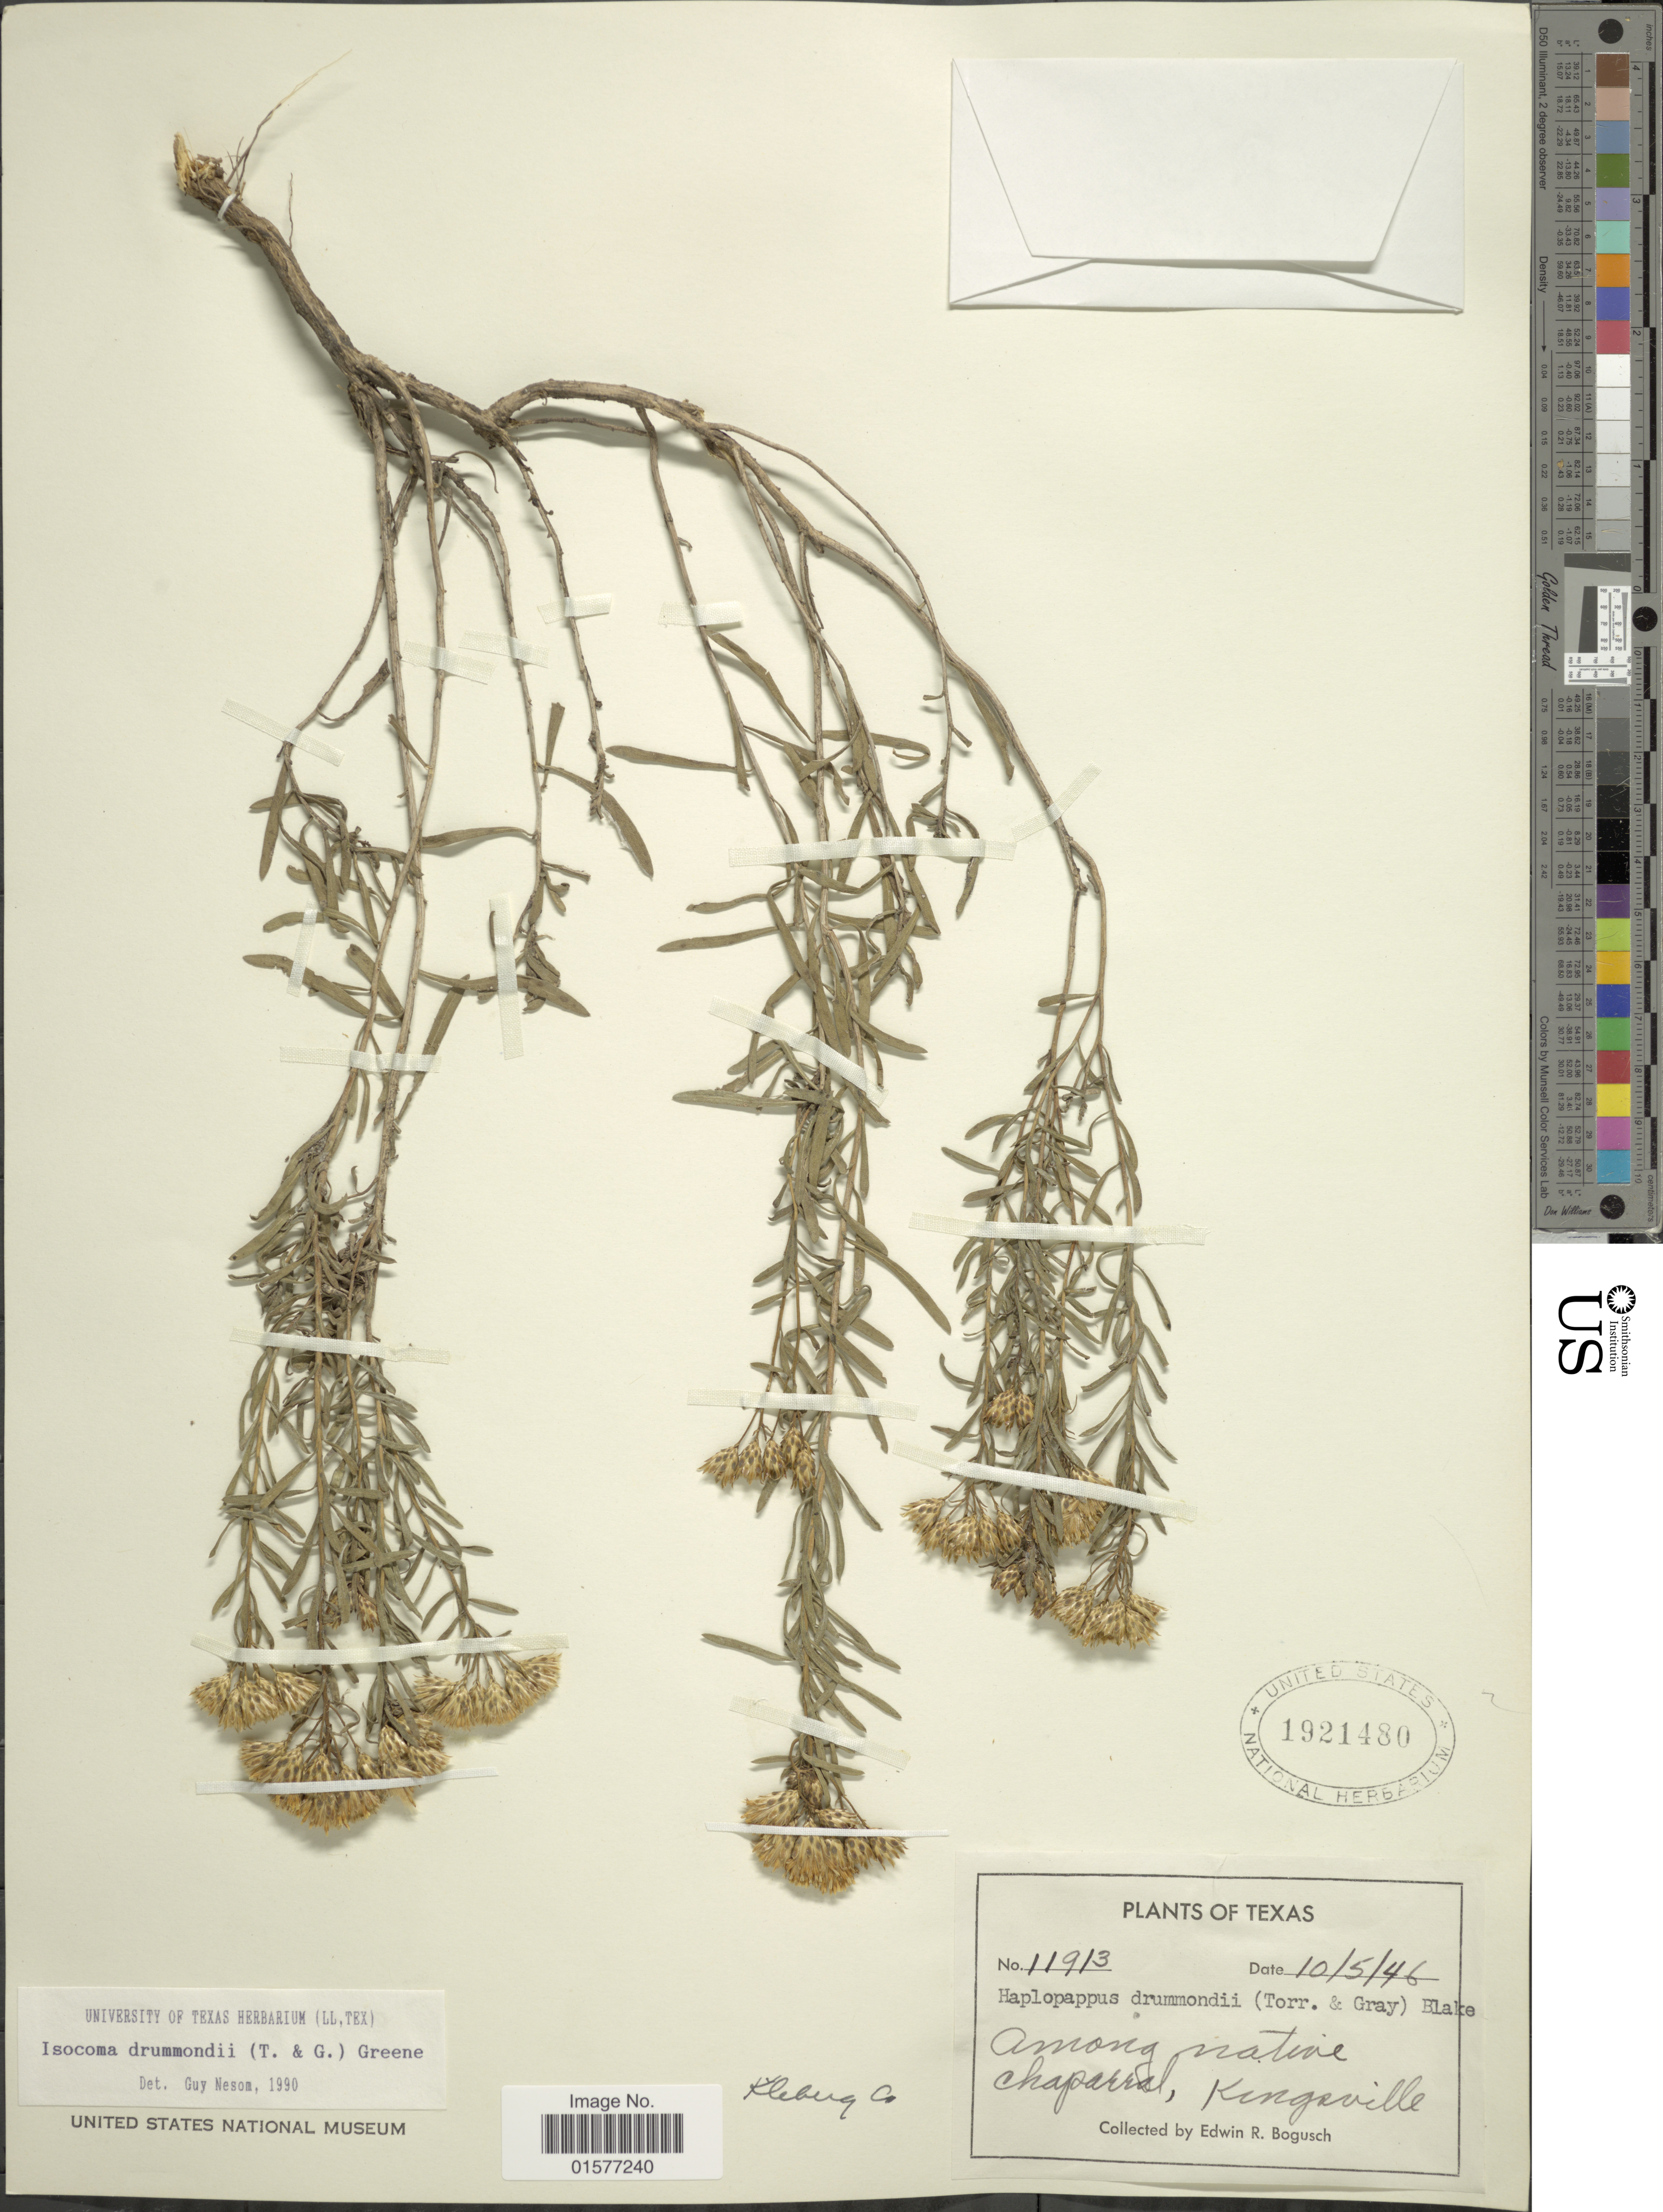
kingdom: Plantae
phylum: Tracheophyta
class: Magnoliopsida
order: Asterales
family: Asteraceae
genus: Isocoma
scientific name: Isocoma drummondii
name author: (Torr. & A. Gray) Greene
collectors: E. Bogusch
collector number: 11913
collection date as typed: Transcribed d/m/y: 5/10/46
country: United States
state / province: Texas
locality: Among native chaparra, Kingsville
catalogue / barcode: US 1921480